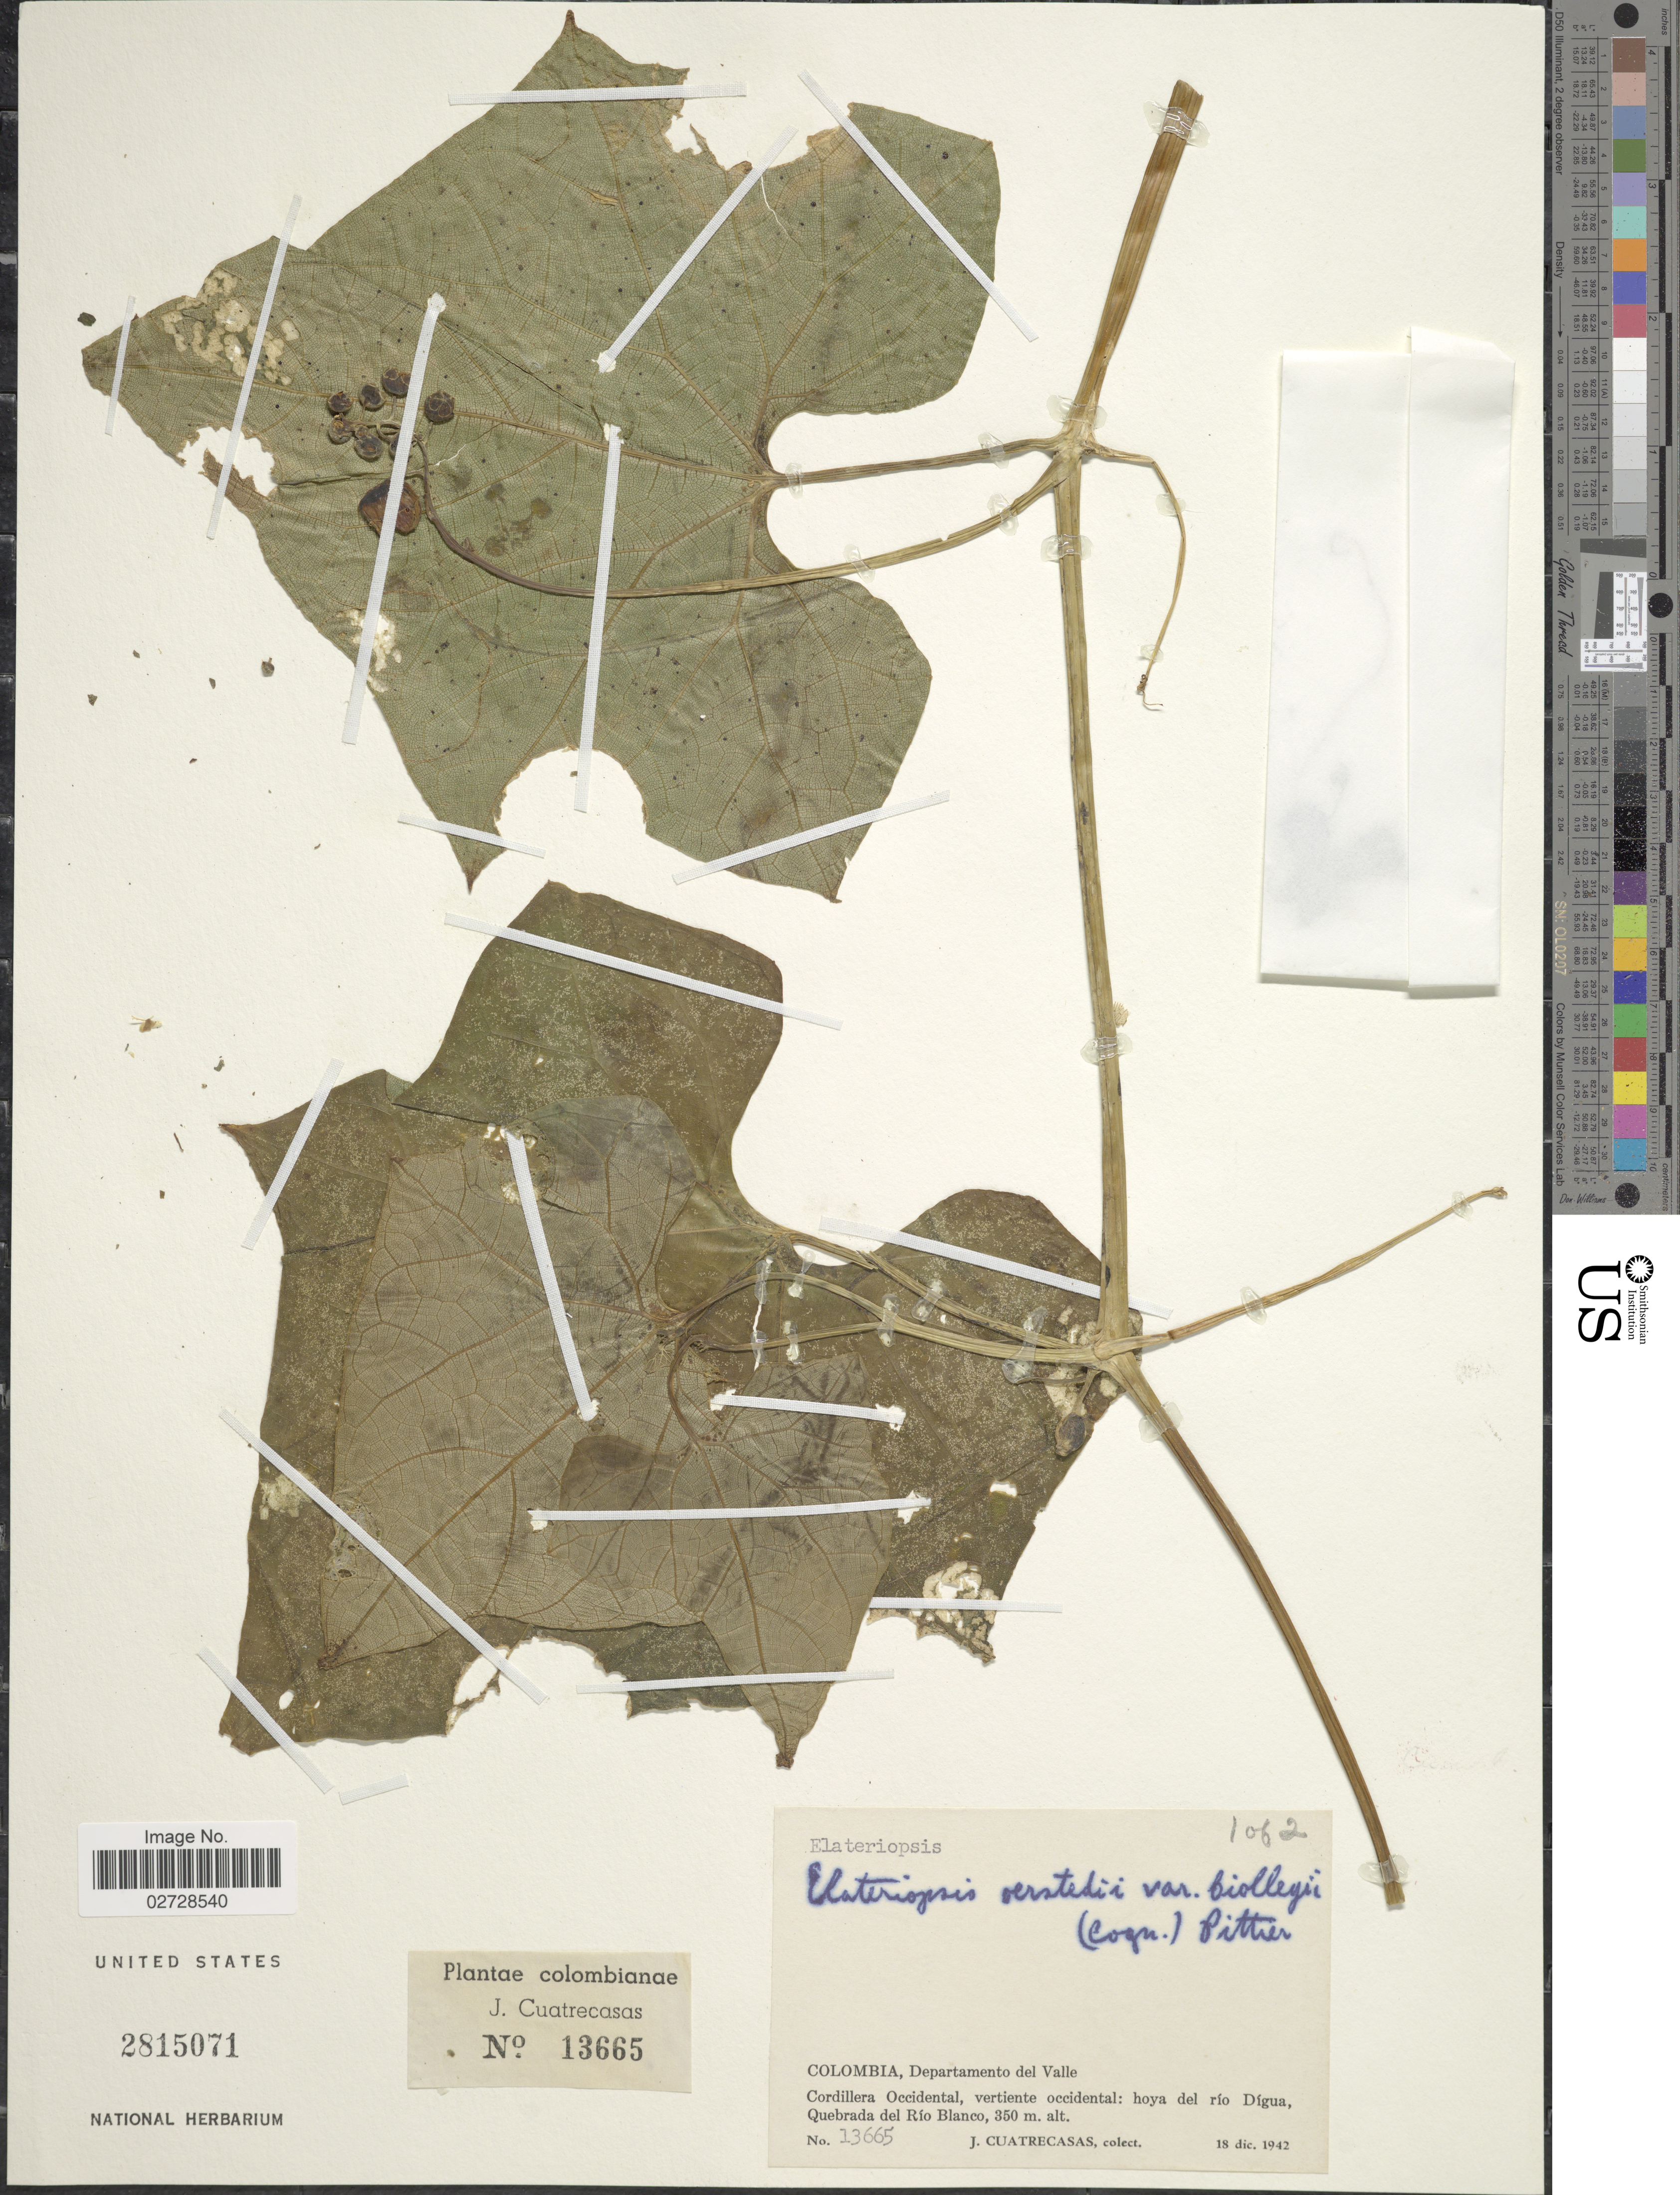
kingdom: Plantae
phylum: Tracheophyta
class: Magnoliopsida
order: Cucurbitales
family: Cucurbitaceae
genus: Hanburia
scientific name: Hanburia oerstedii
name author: (Cogn.) H. Schaef. & S.S. Renner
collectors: J. Cuatrecasas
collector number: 13665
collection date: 1942-12-18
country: Colombia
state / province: Valle del Cauca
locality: Departamento del Valle, Cordillera Occidental, vertiente occidental: hoya del rio Digua, Quebrada del Rio Blanco.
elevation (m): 350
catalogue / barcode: US 2815071